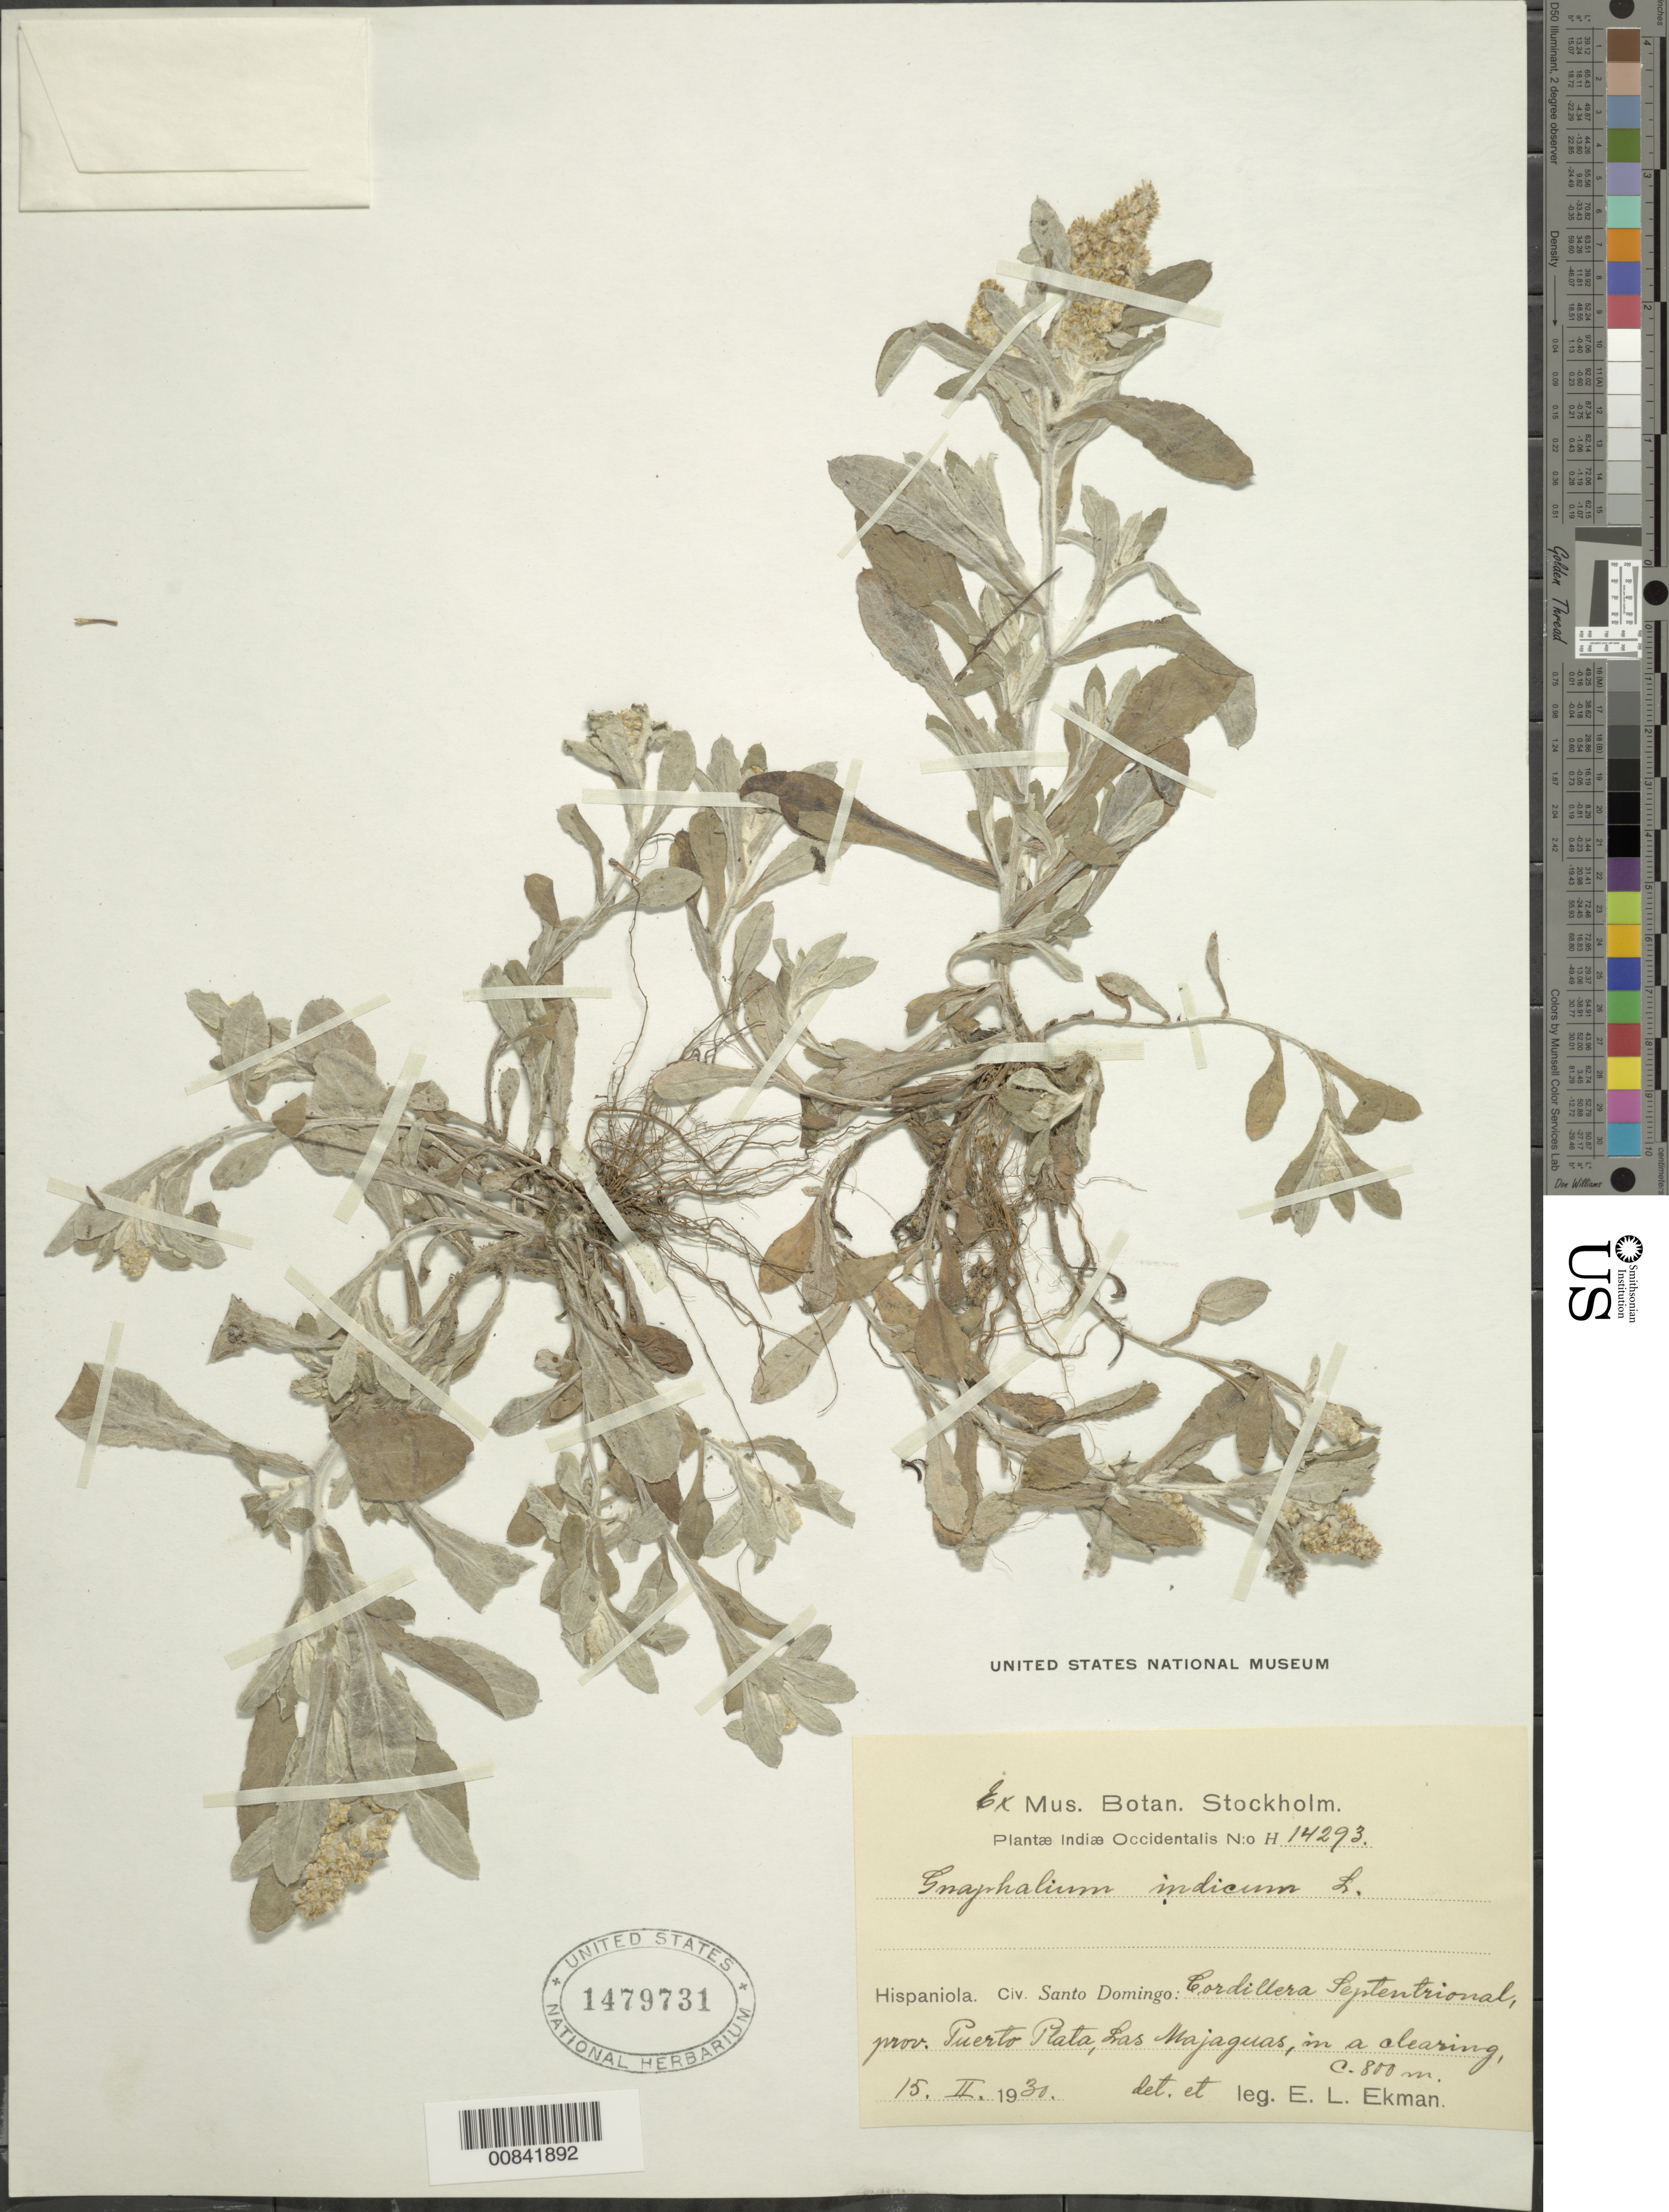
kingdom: Plantae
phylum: Tracheophyta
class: Magnoliopsida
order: Asterales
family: Asteraceae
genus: Helichrysum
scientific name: Helichrysum indicum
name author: (L.) Grierson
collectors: E. L. Ekman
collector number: H 14293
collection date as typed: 15 Feb 1930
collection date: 1930-02-15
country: Dominican Republic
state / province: Puerto Plata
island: Hispaniola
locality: Cordillera Septentrional, Las Majaguas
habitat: In a clearing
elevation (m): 800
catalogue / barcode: US 1479731